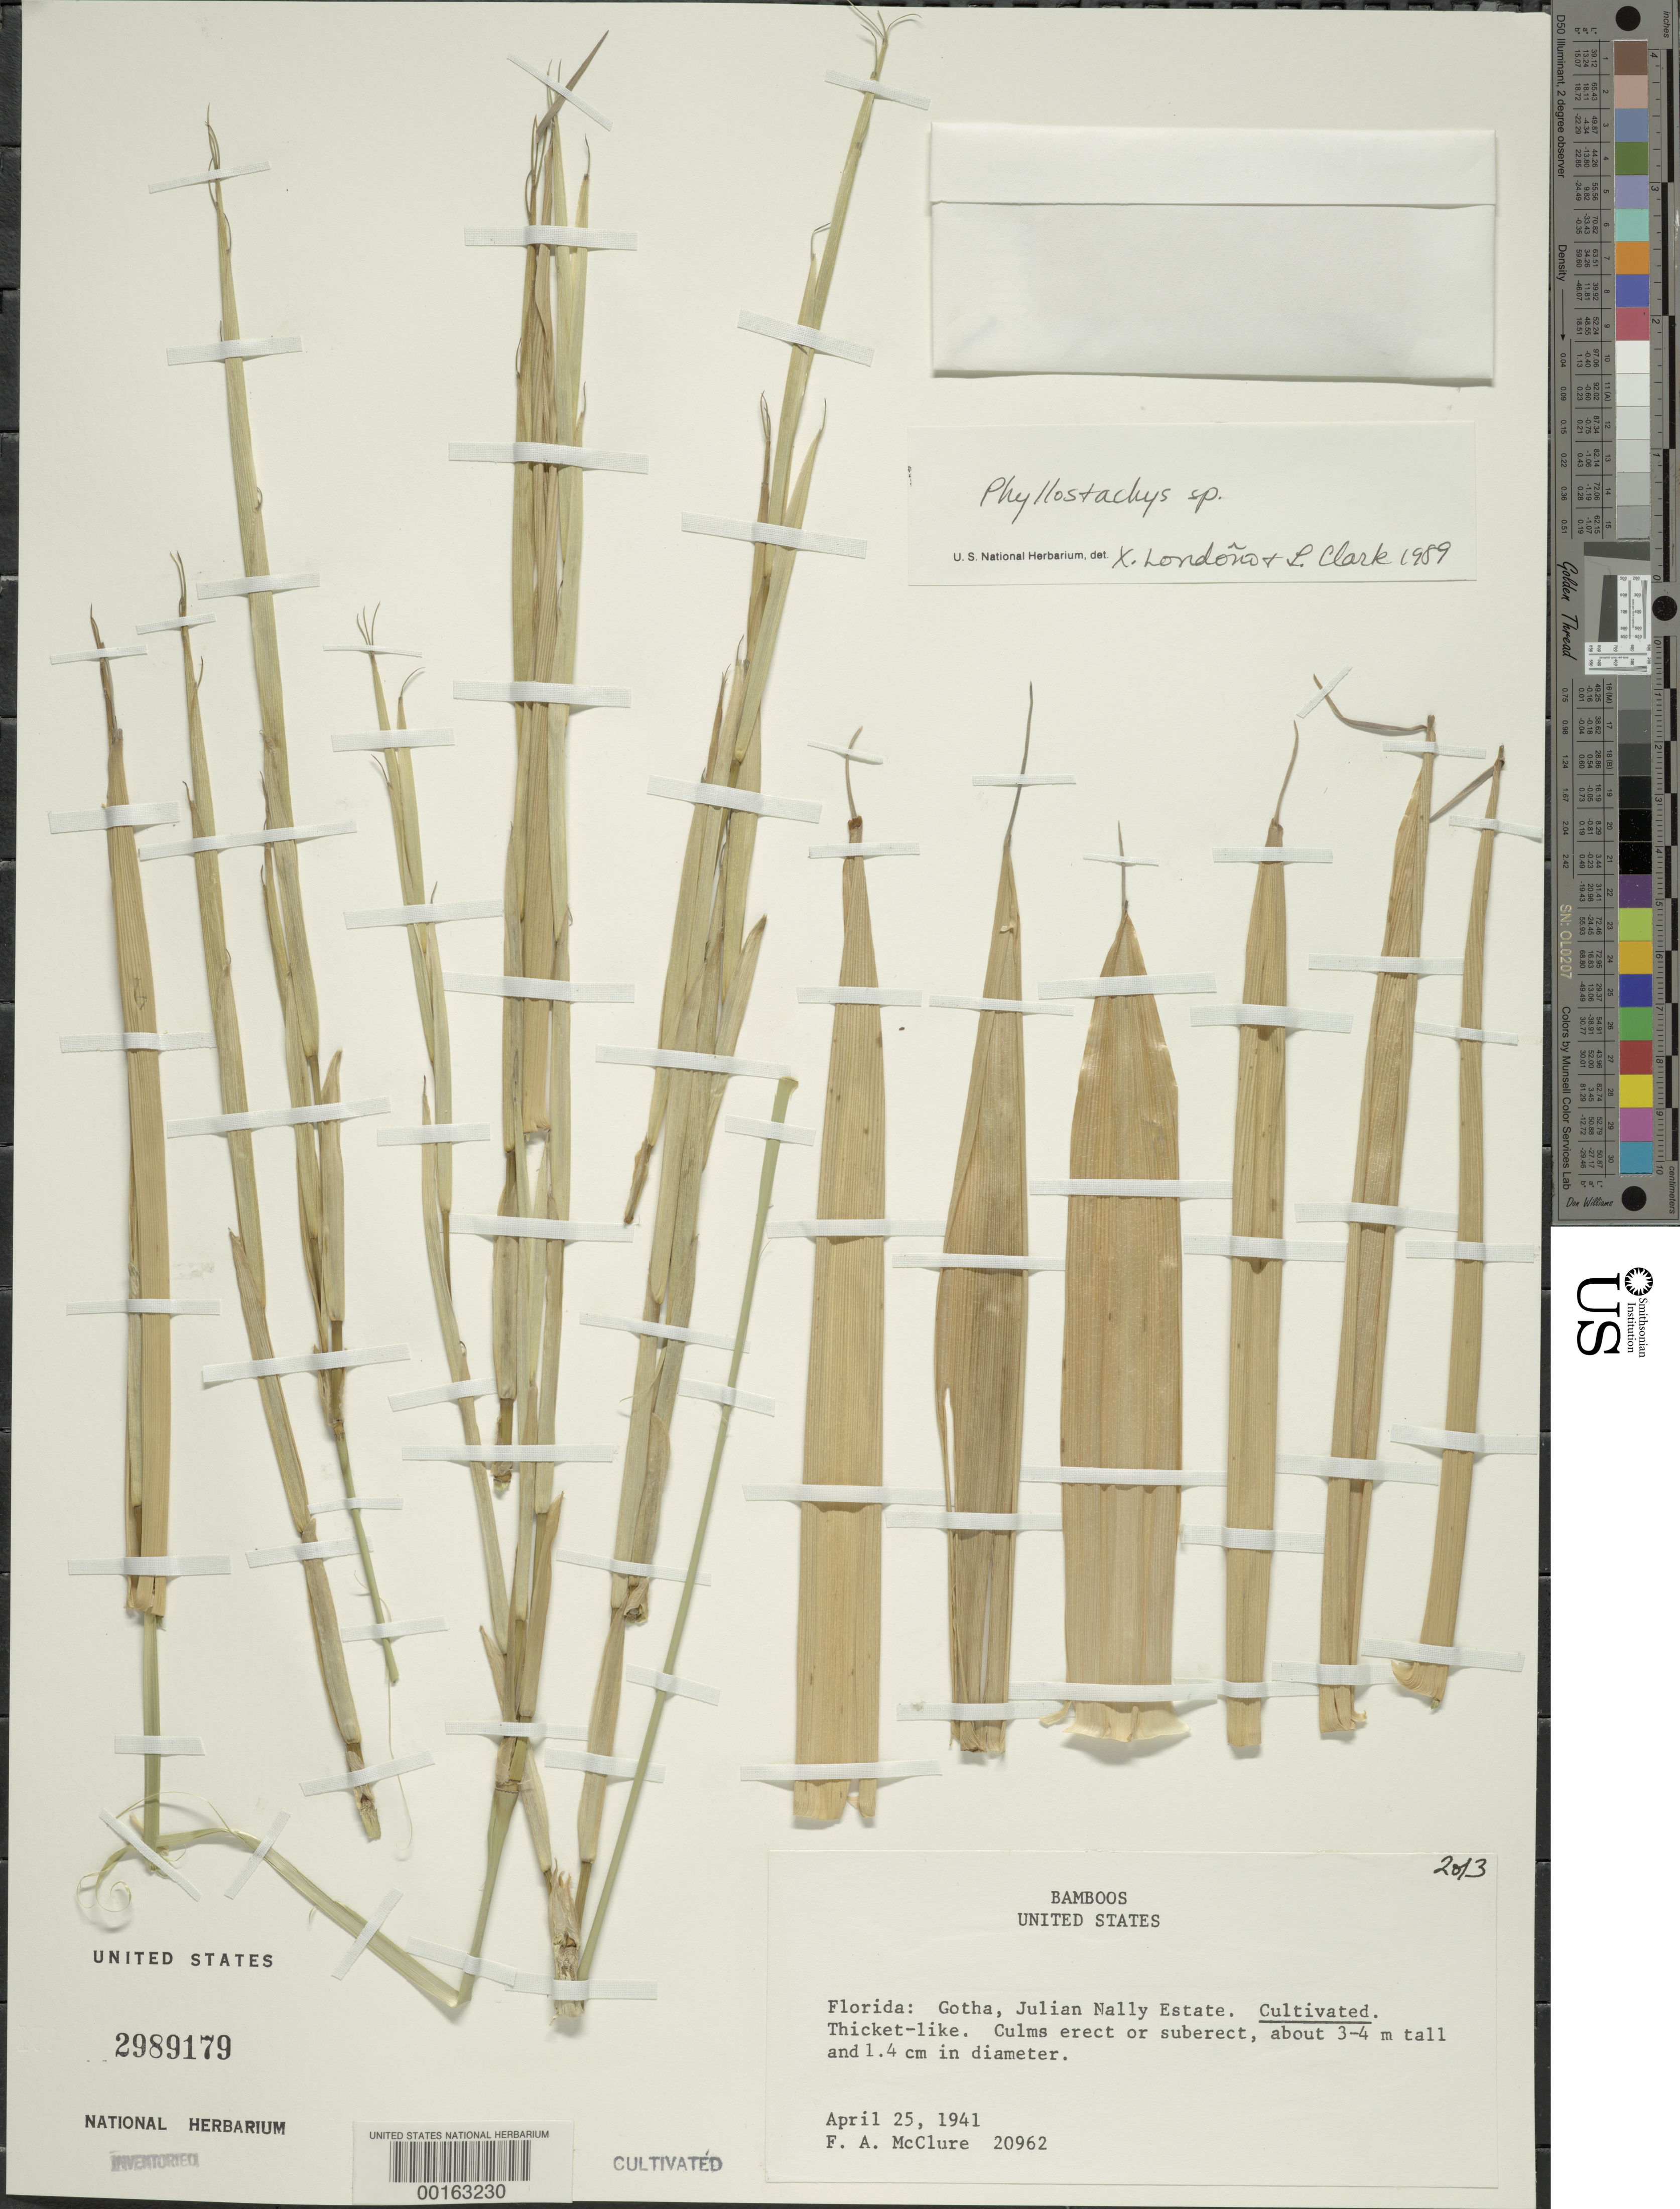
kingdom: Plantae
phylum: Tracheophyta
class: Liliopsida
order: Poales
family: Poaceae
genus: Phyllostachys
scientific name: Phyllostachys sp.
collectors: F. A. McClure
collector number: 20962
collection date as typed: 25 Apr 1941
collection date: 1941-04-25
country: United States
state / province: Florida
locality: Gotha, Julian Nally Estate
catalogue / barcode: US 2989179